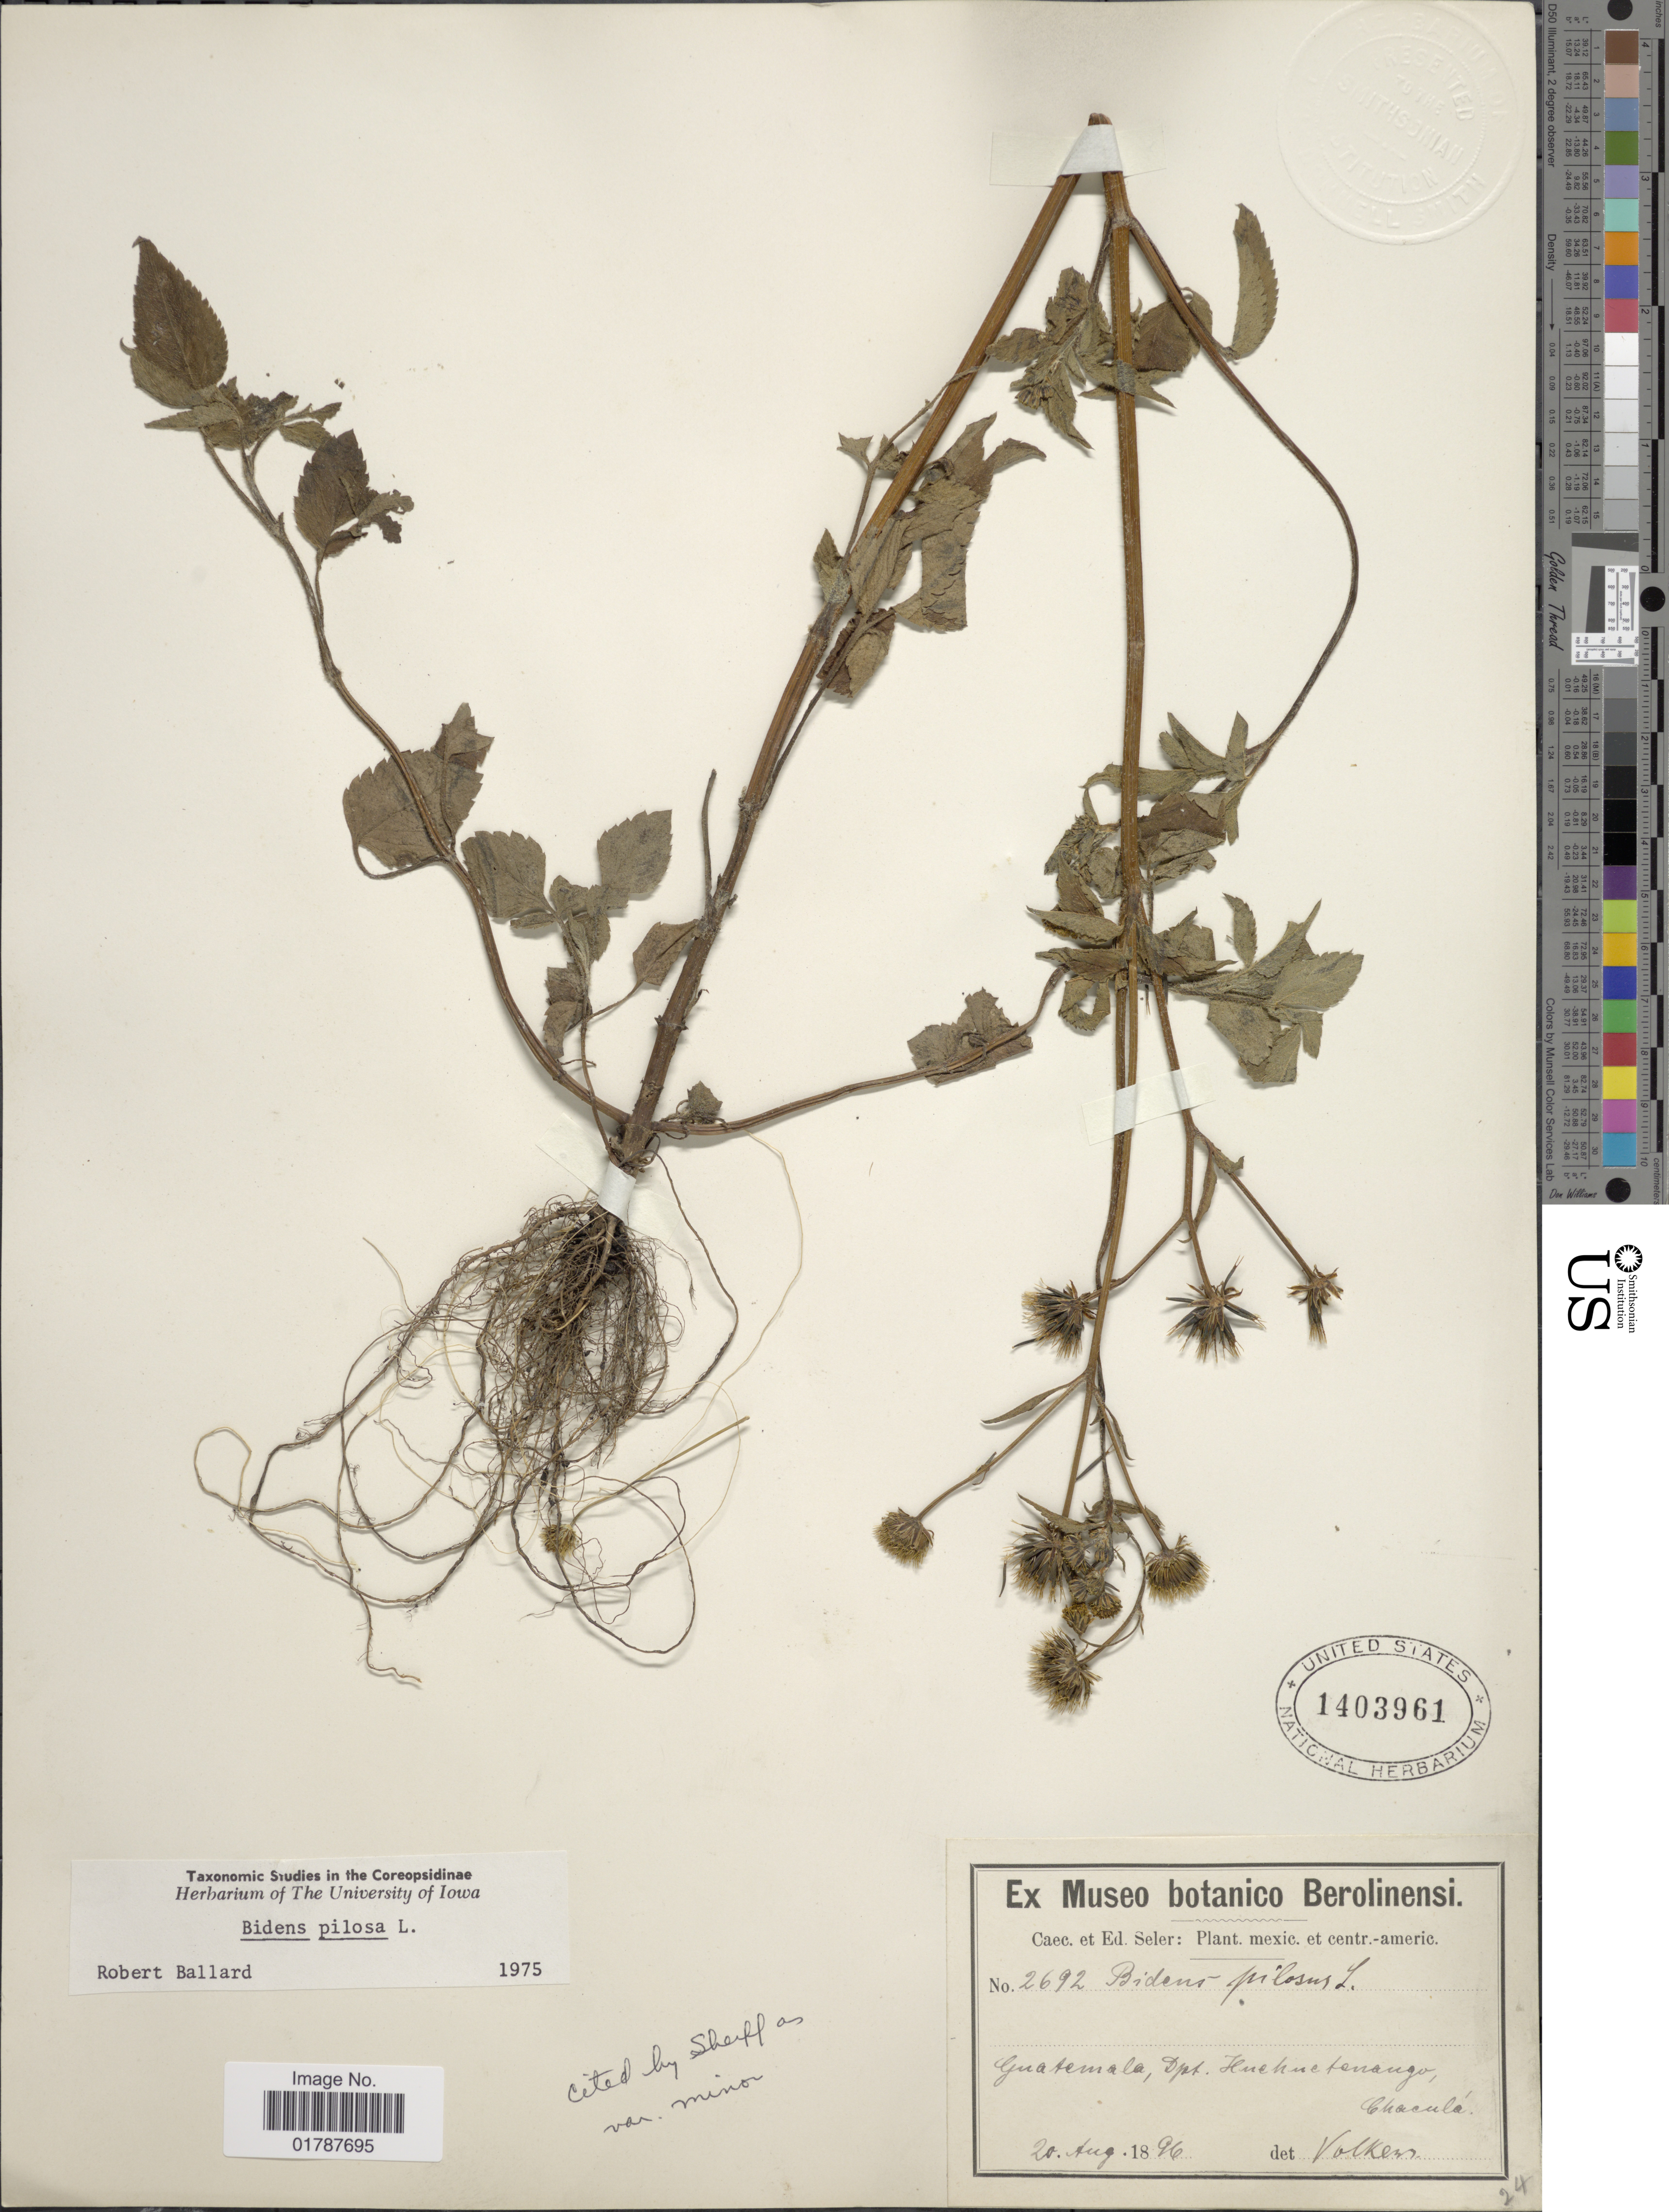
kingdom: Plantae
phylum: Tracheophyta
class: Magnoliopsida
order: Asterales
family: Asteraceae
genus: Bidens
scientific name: Bidens pilosa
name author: L.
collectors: ex Caec. et Ed Seler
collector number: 2692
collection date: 1896-08-20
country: Guatemala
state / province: Huehuetenango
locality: Guatemala, Dept. Huehuetenango, Chacula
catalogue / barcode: US 1403961